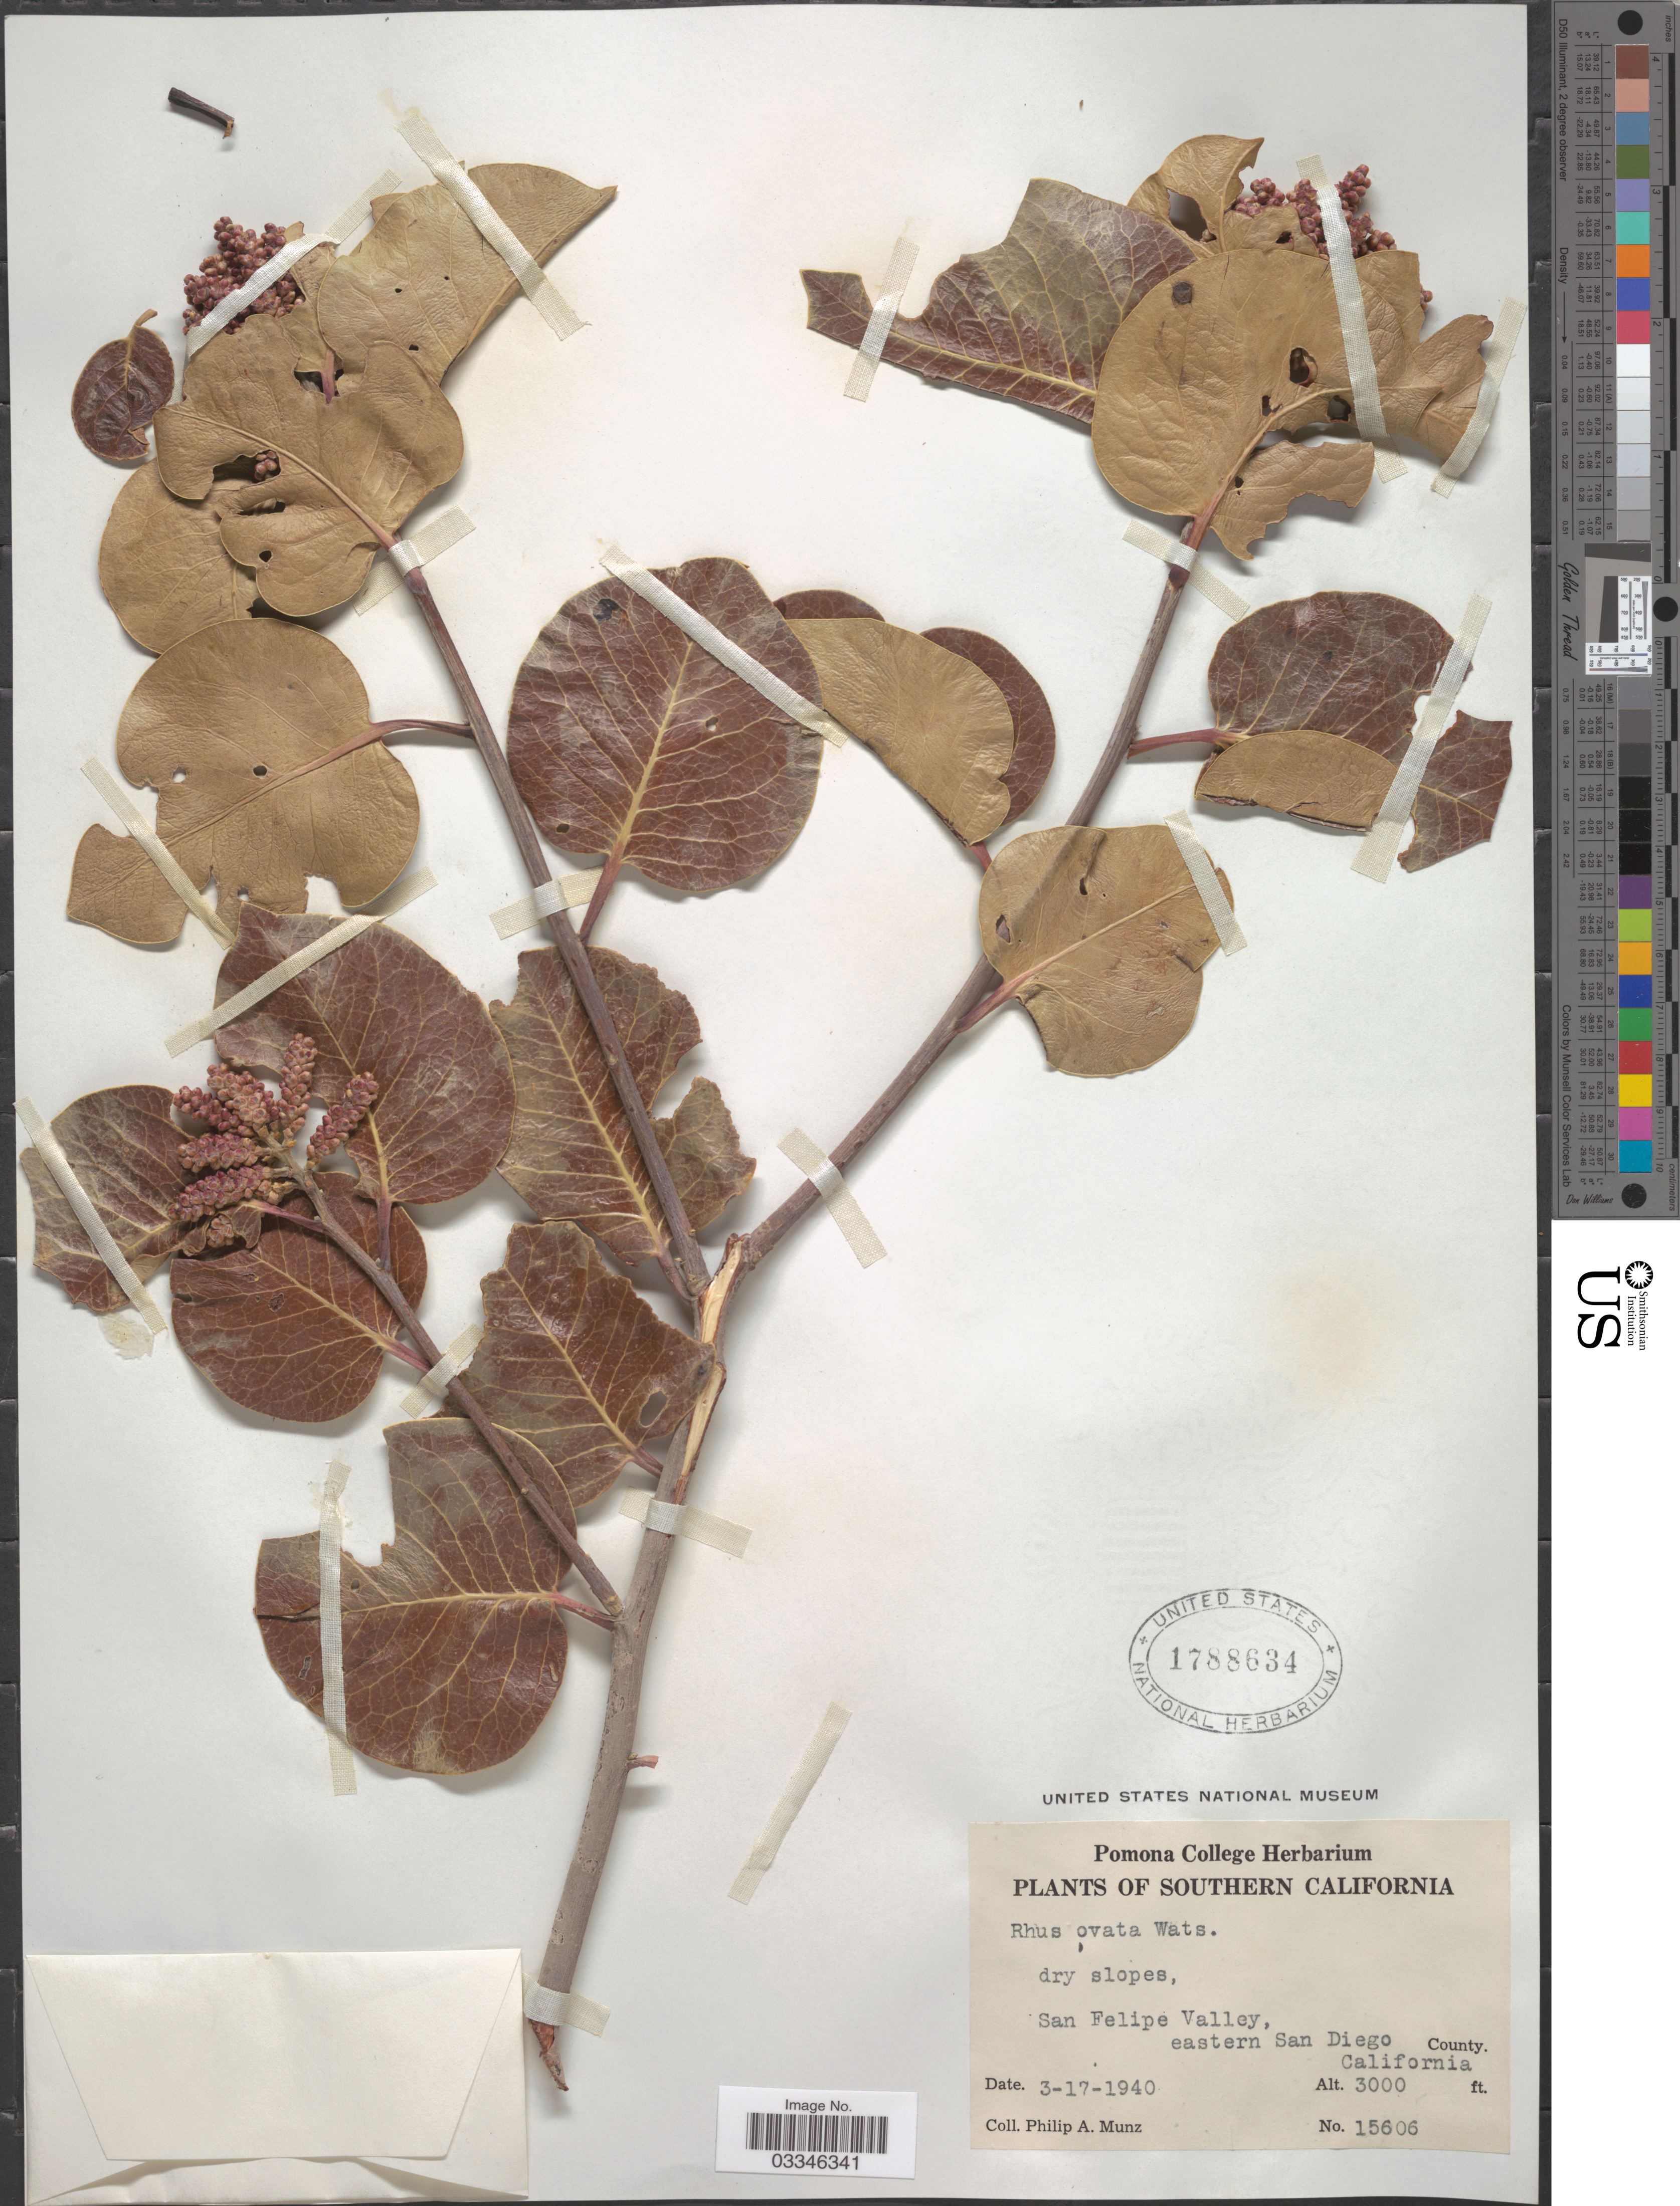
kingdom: Plantae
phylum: Tracheophyta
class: Magnoliopsida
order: Sapindales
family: Anacardiaceae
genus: Rhus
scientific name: Rhus ovata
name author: S. Watson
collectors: P. A. Munz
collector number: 15606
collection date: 1940-03-17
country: United States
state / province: California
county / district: San Diego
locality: Southern California. San Felipe Valley, eastern San Diego County.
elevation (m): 914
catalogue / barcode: US 1788634